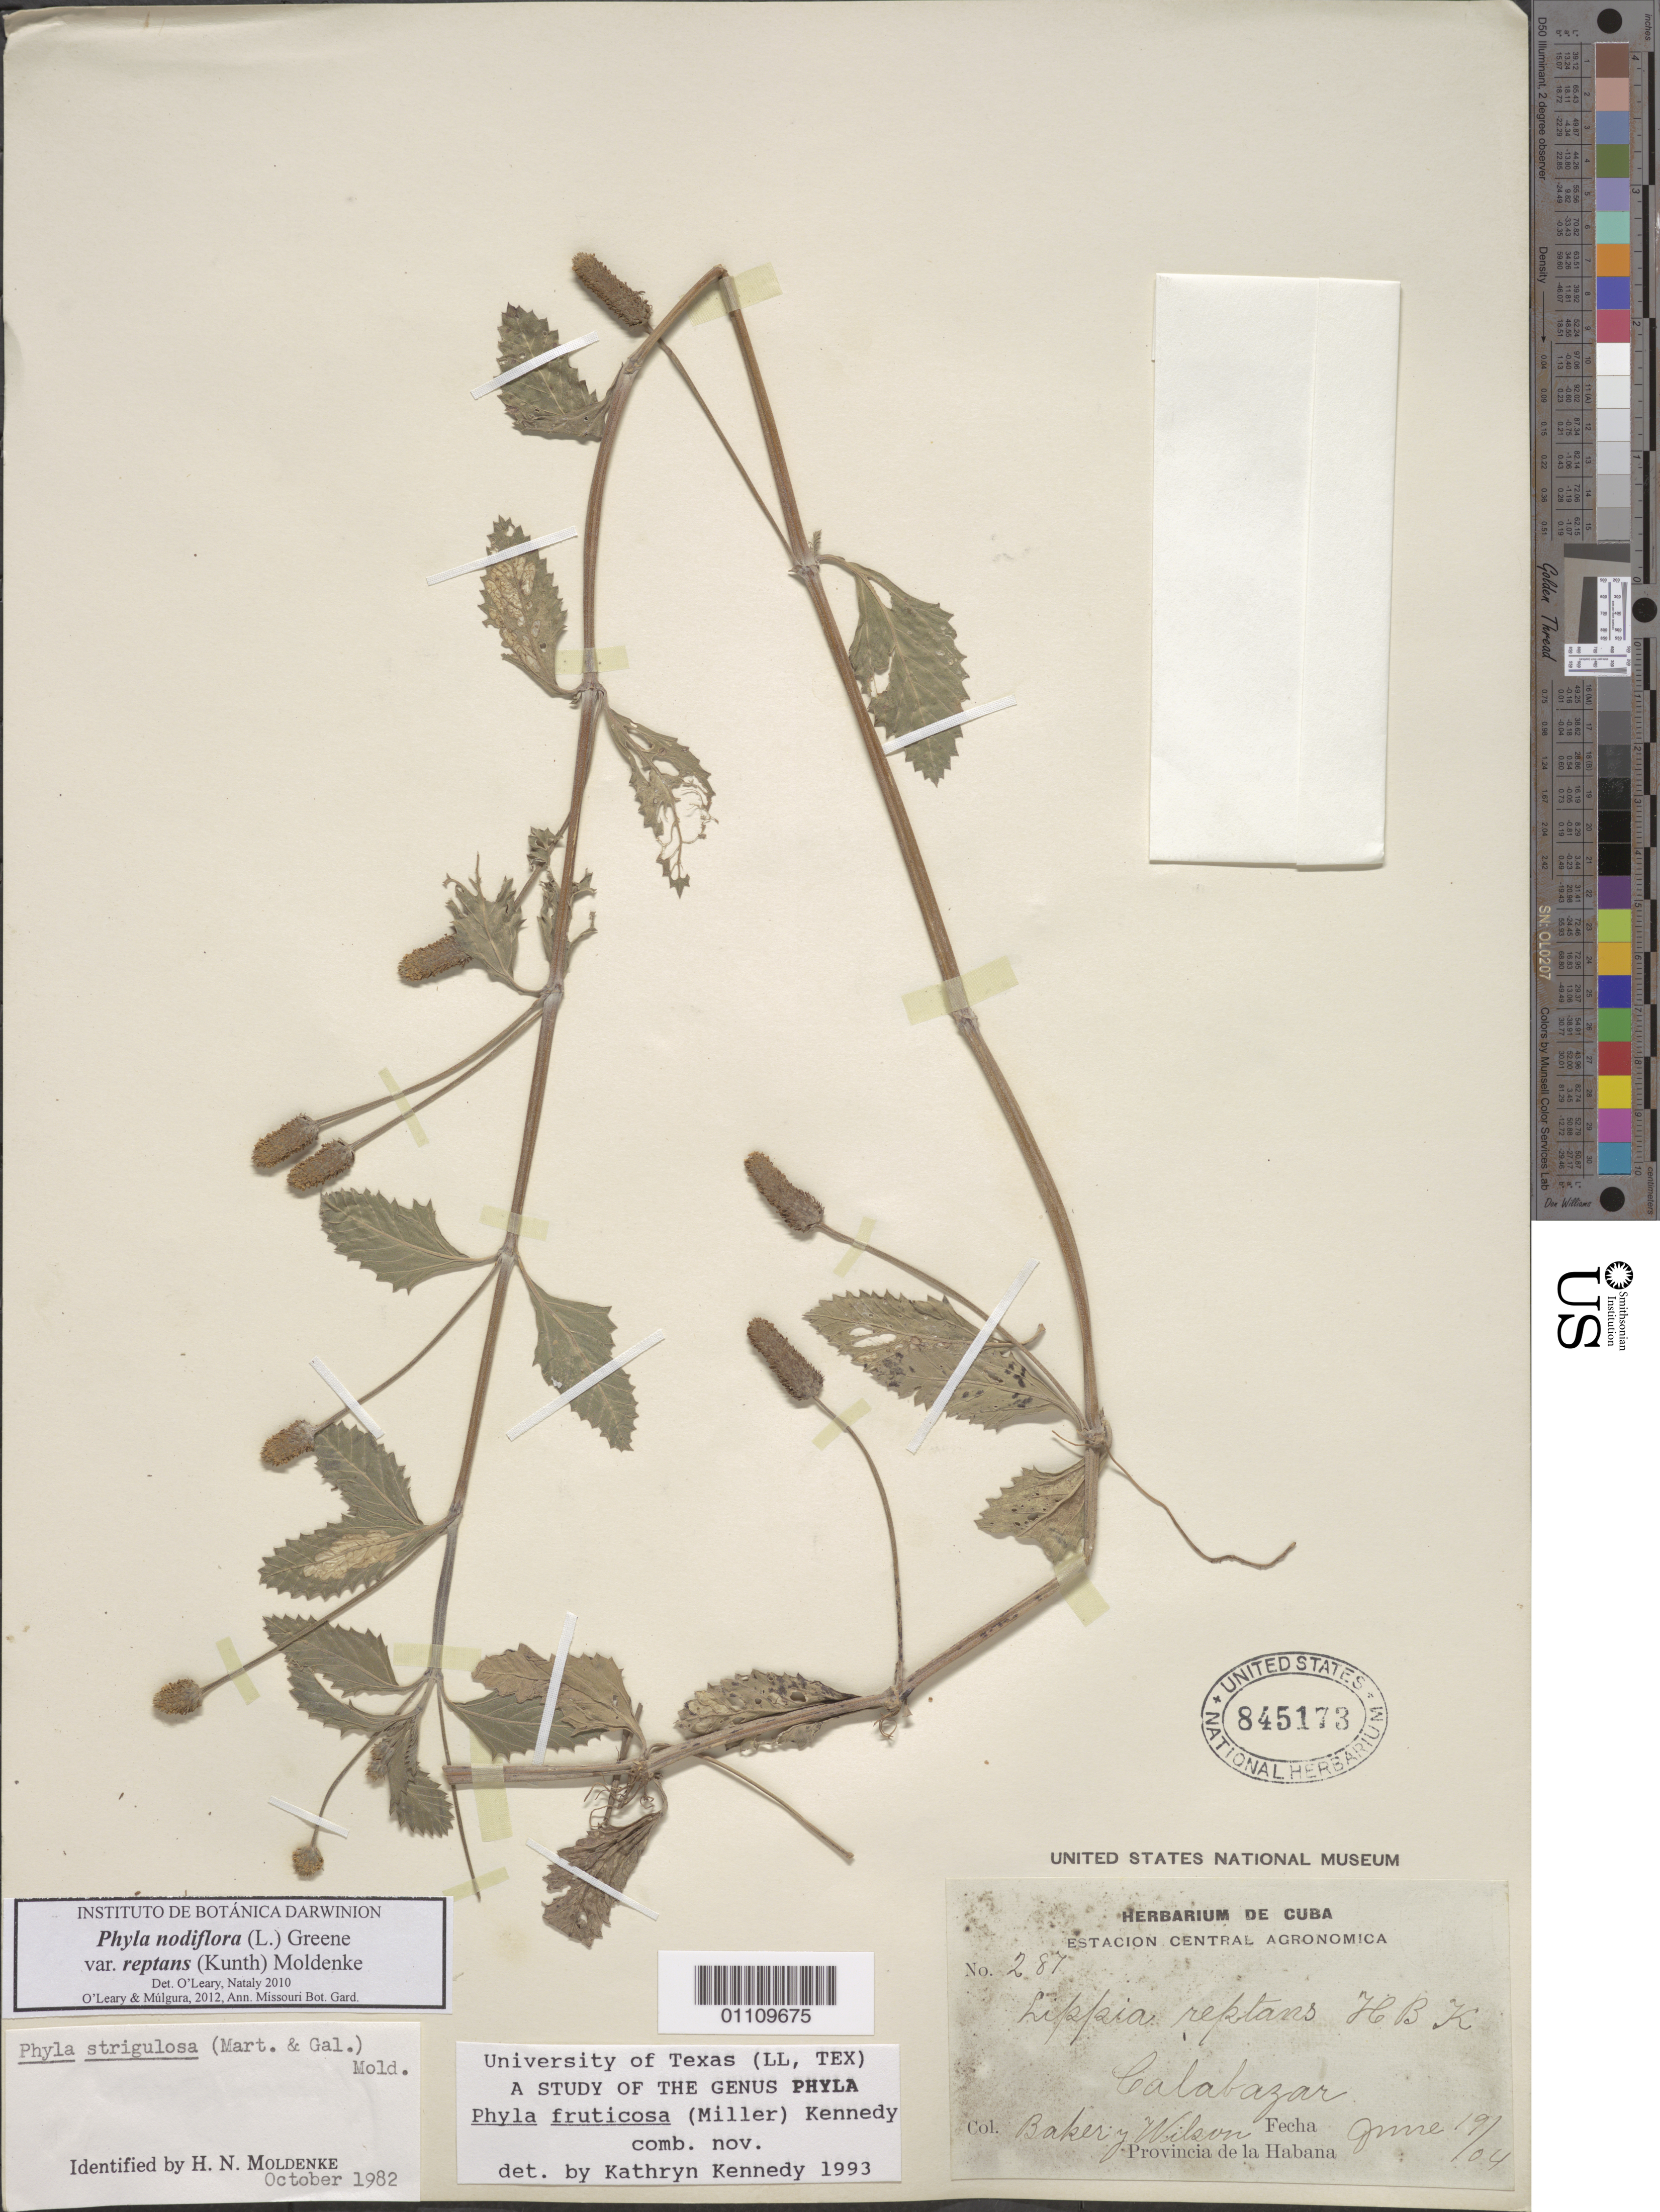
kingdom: Plantae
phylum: Tracheophyta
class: Magnoliopsida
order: Lamiales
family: Verbenaceae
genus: Phyla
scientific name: Phyla nodiflora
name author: (L.) Greene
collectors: C. F. Baker & -- Wilson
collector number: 287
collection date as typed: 19 Jun 1904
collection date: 1904-06-19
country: Cuba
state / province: La Habana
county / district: Municipio de Boyeros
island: Cuba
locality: Calabazar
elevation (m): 60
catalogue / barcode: US 845173